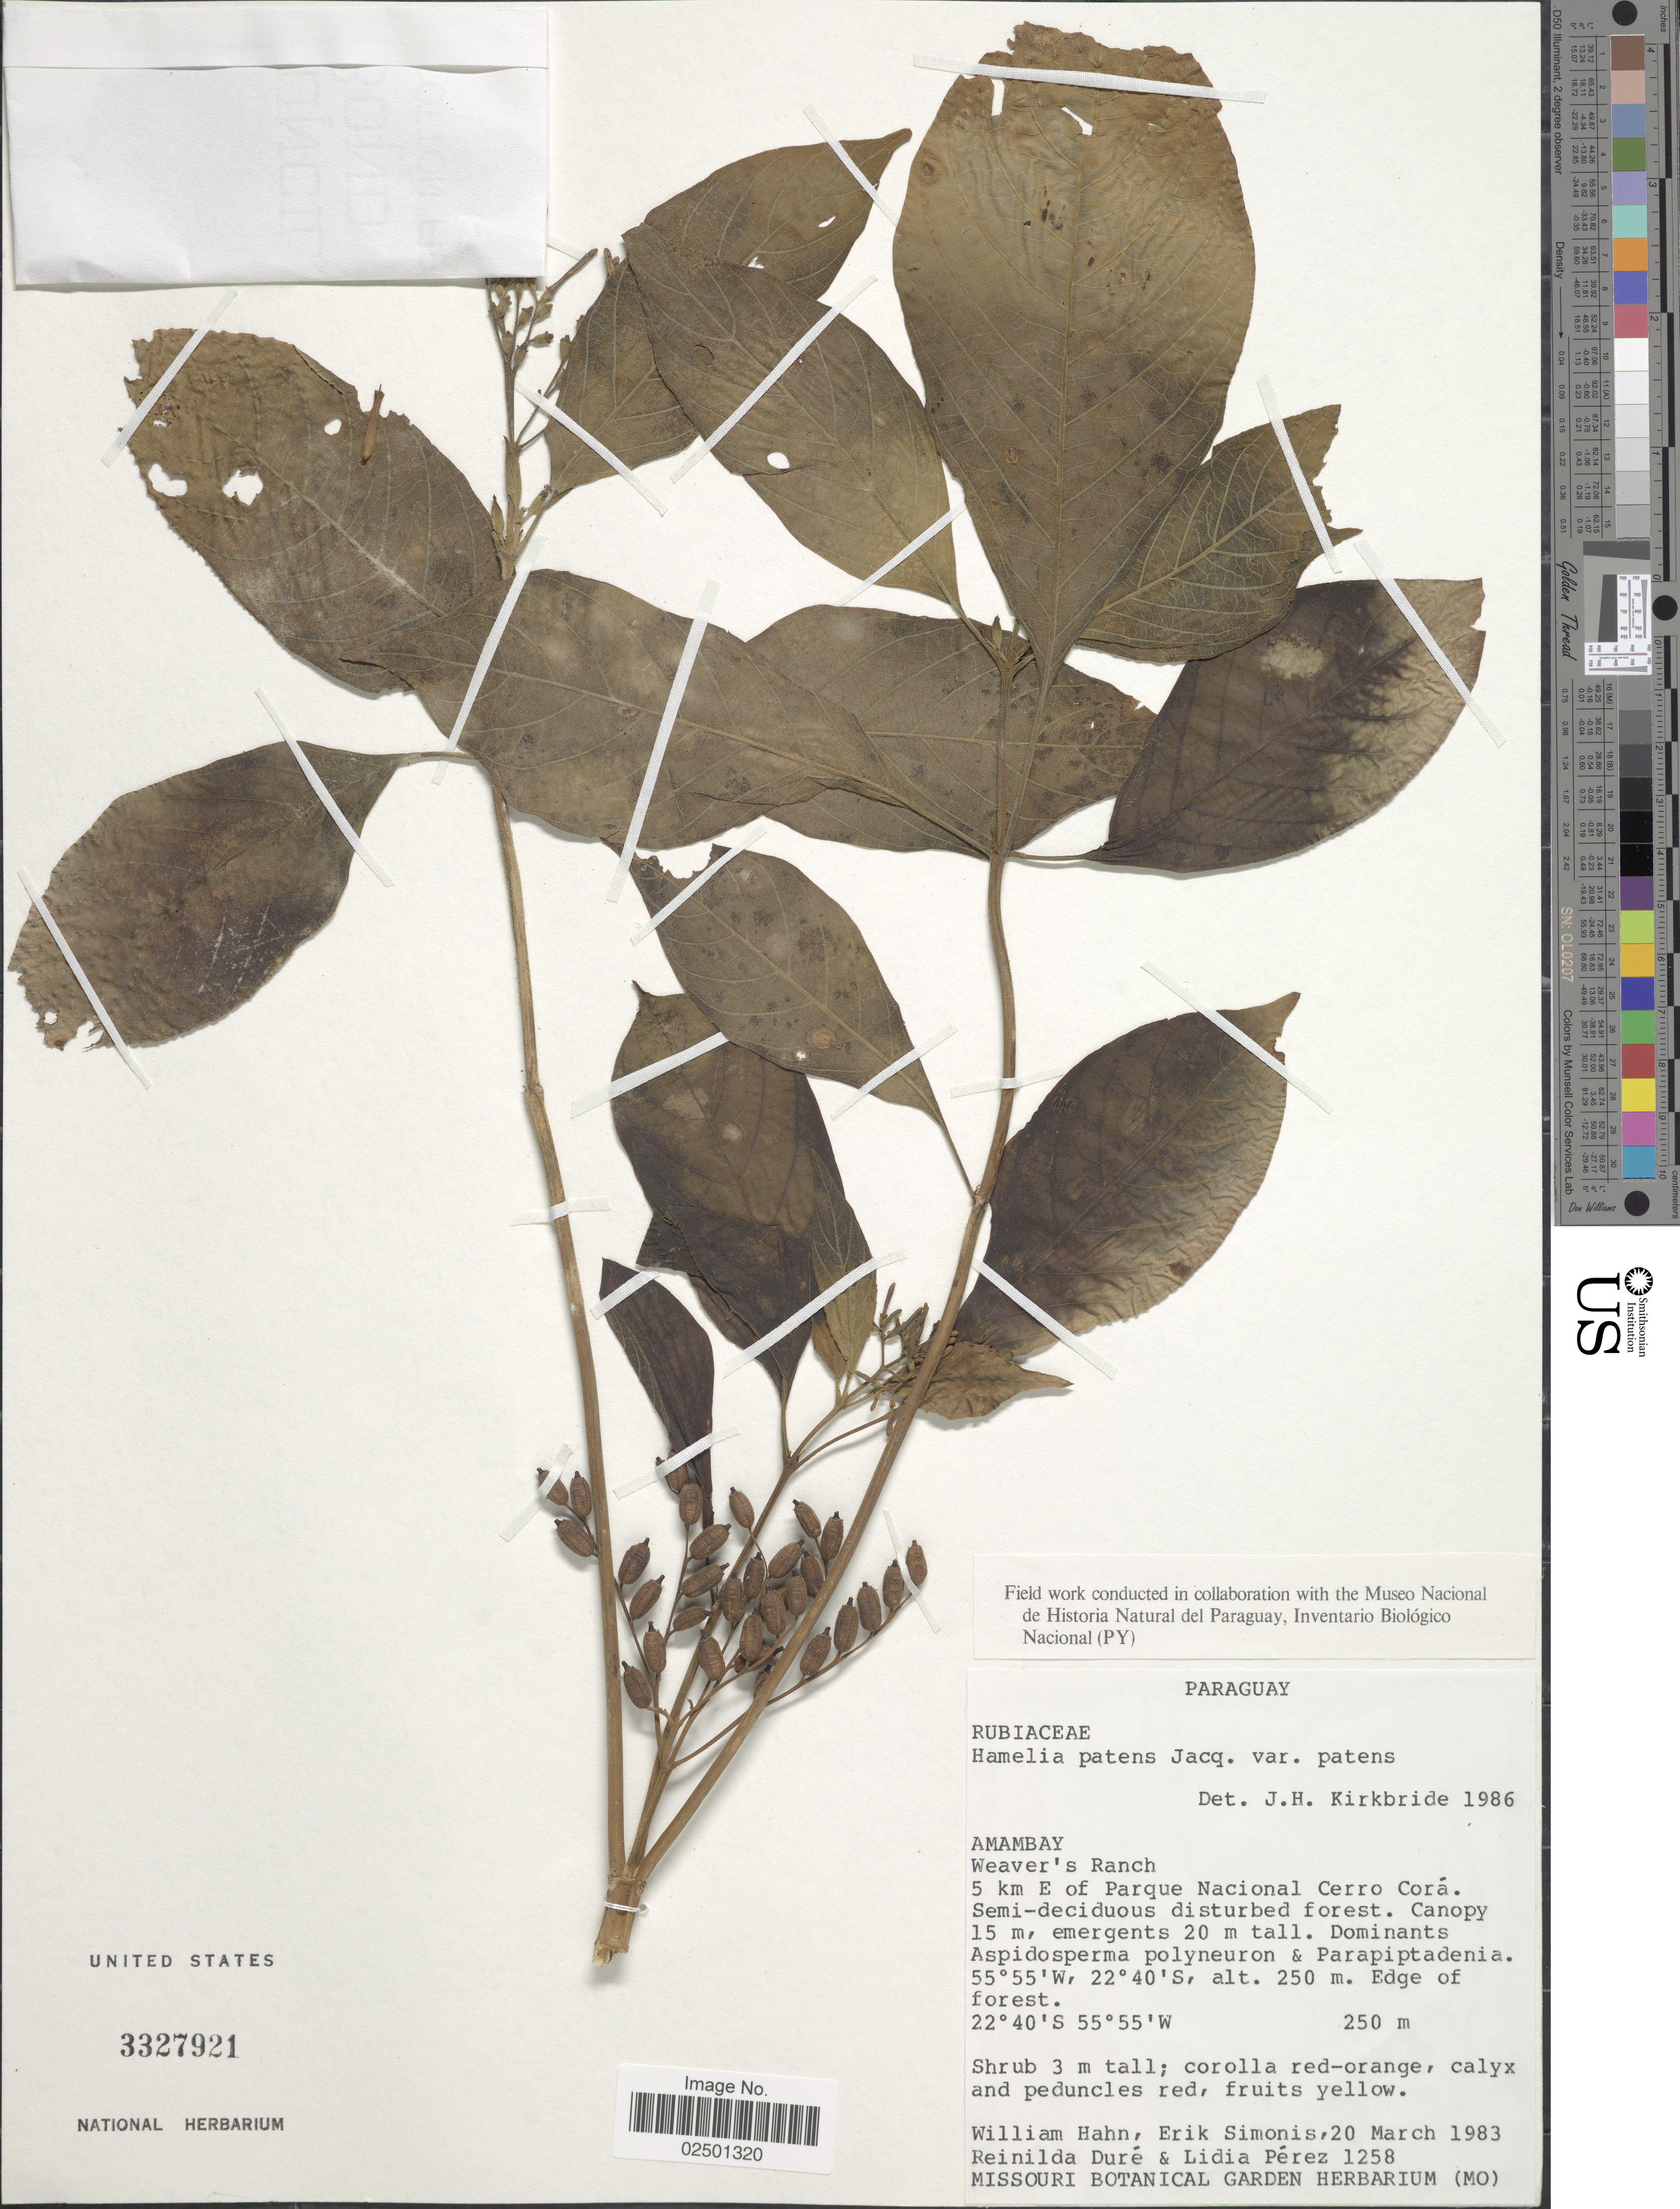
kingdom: Plantae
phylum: Tracheophyta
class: Magnoliopsida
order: Gentianales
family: Rubiaceae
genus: Hamelia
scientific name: Hamelia patens var. patens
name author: Jacq.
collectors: W. Hahn, E. Simonis, R. Duré & L. Pérez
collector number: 1258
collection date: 1983-03-20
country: Paraguay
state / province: Amambay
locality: Weaver's Ranch. 5 km E of Parque Nacional Cerro Cora.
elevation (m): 250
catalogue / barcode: US 3327921